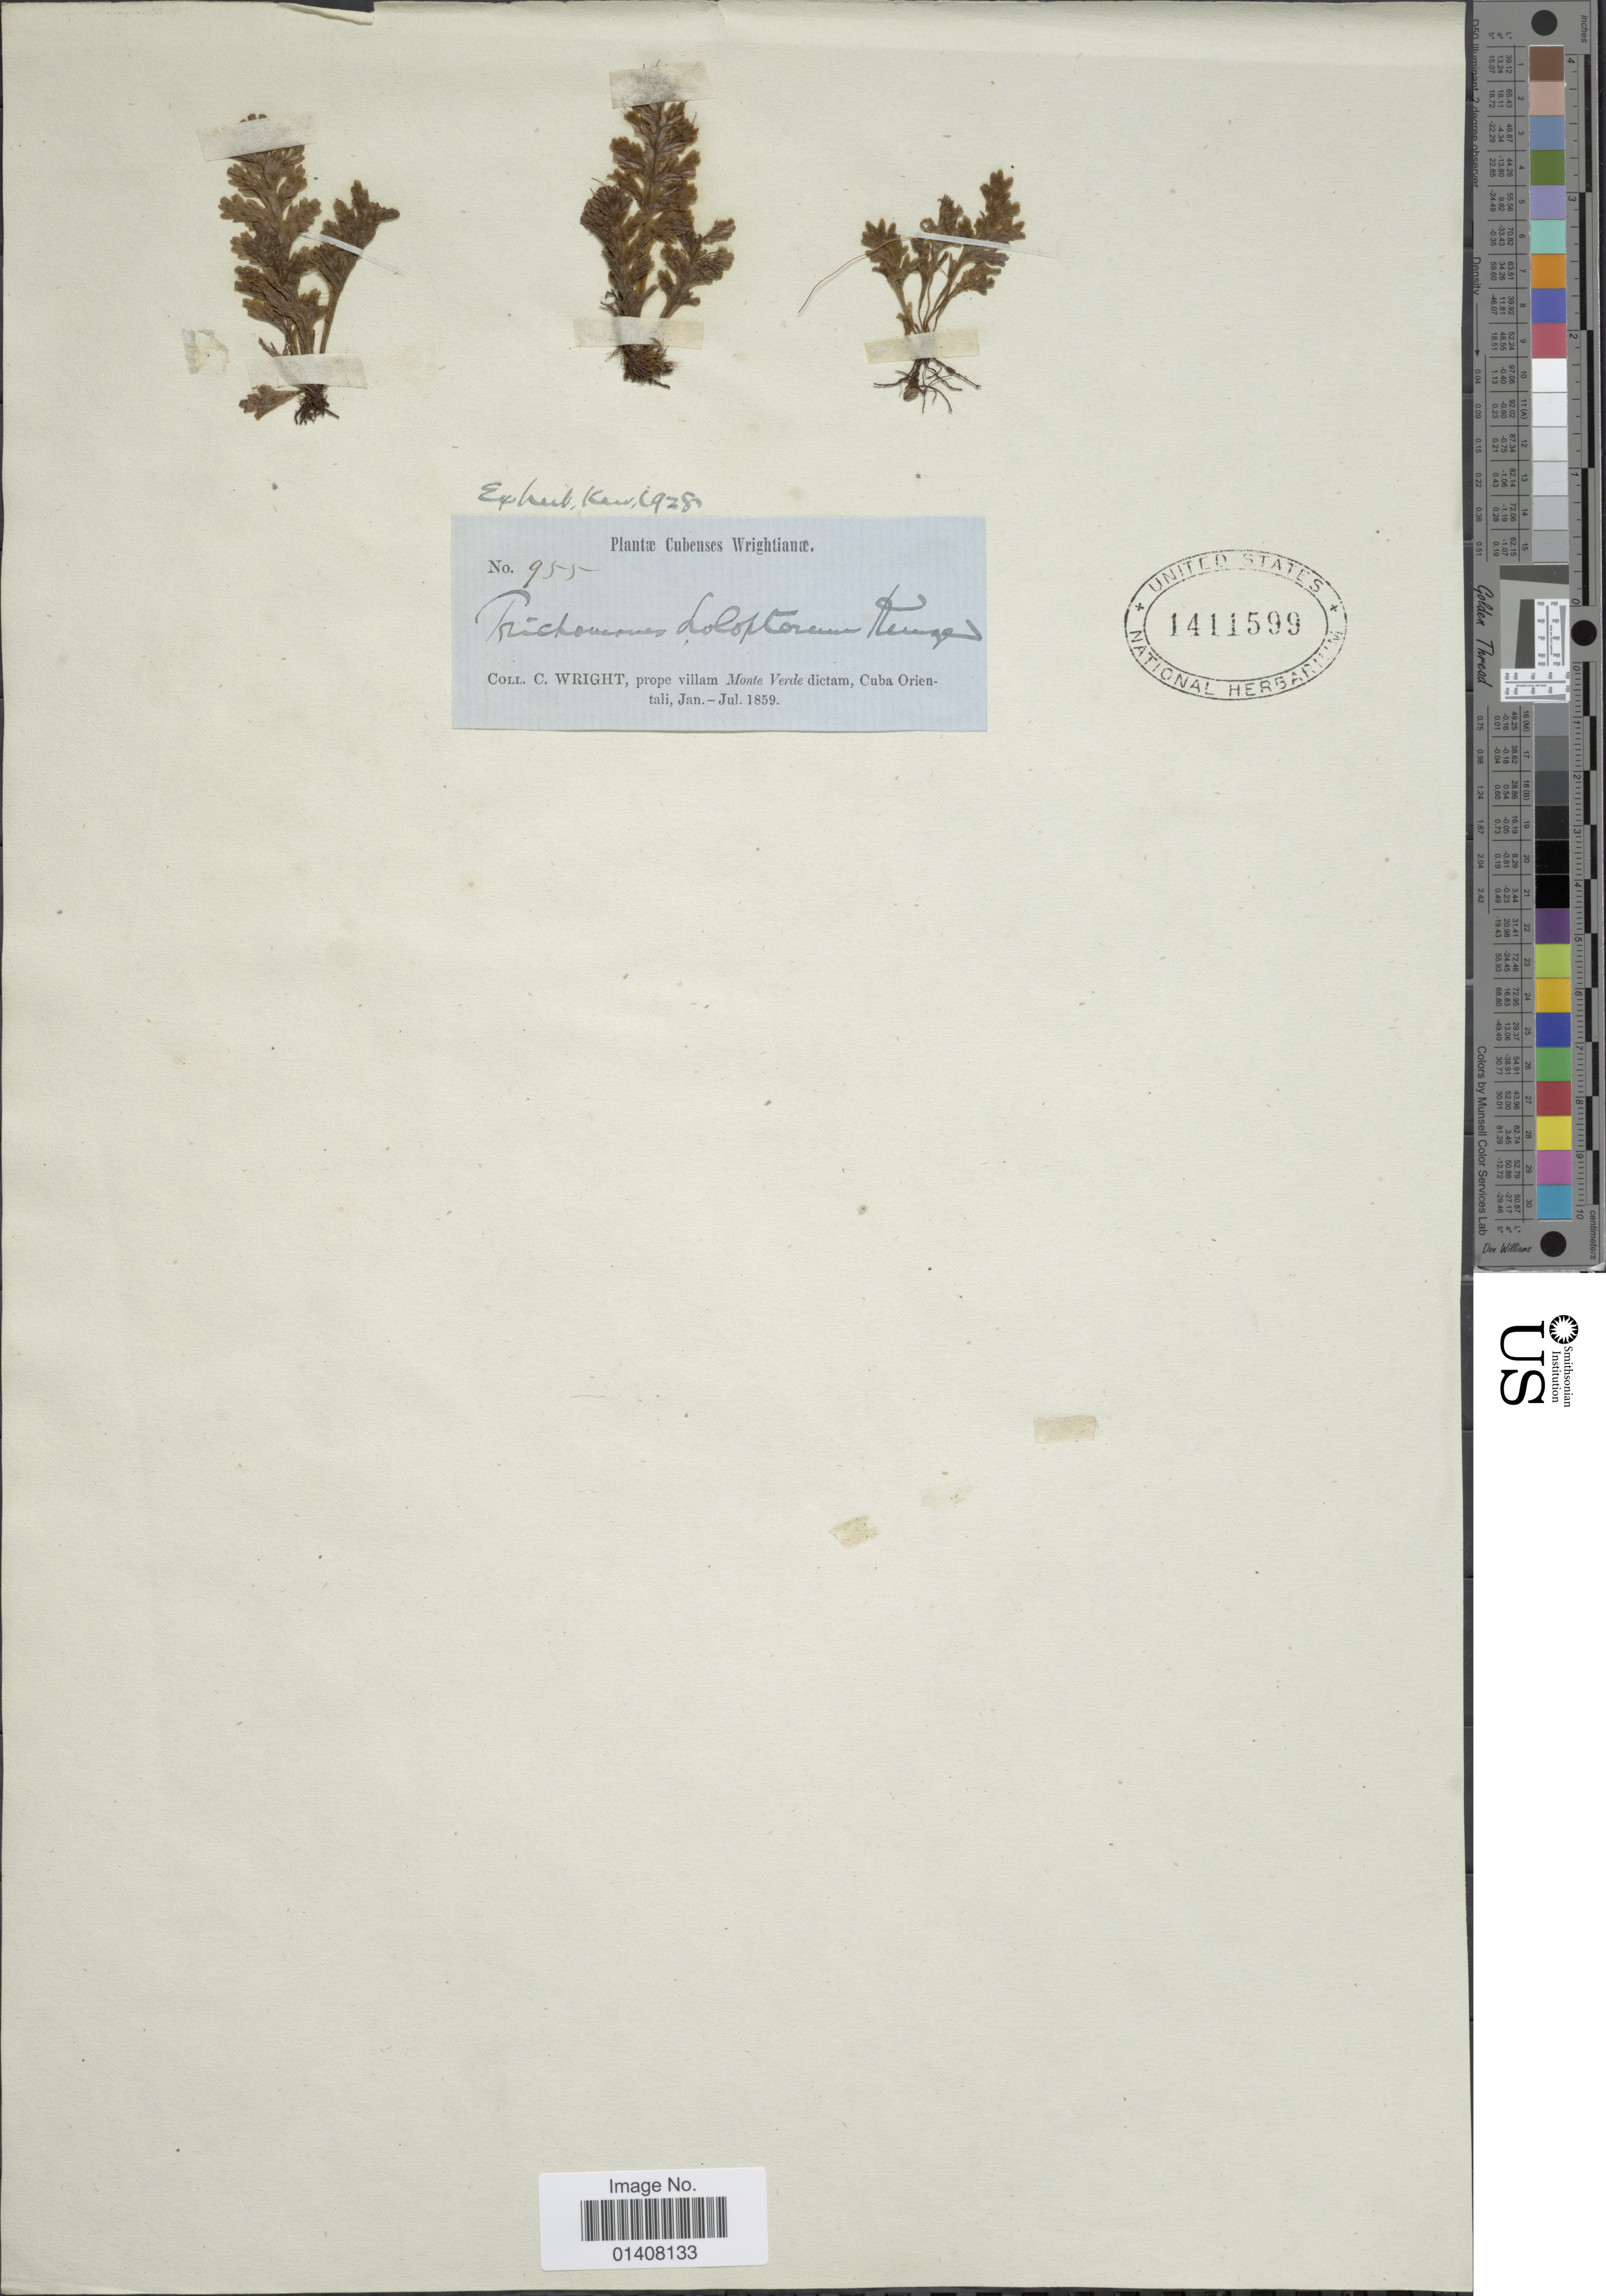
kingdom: Plantae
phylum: Tracheophyta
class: Polypodiopsida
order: Hymenophyllales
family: Hymenophyllaceae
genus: Trichomanes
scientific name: Trichomanes holopterum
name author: Kunze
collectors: C. Wright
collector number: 955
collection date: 1859-01/1859-07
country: Cuba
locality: Prope villam Monte Verde dictam, Cuba Orientali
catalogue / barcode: US 1411599